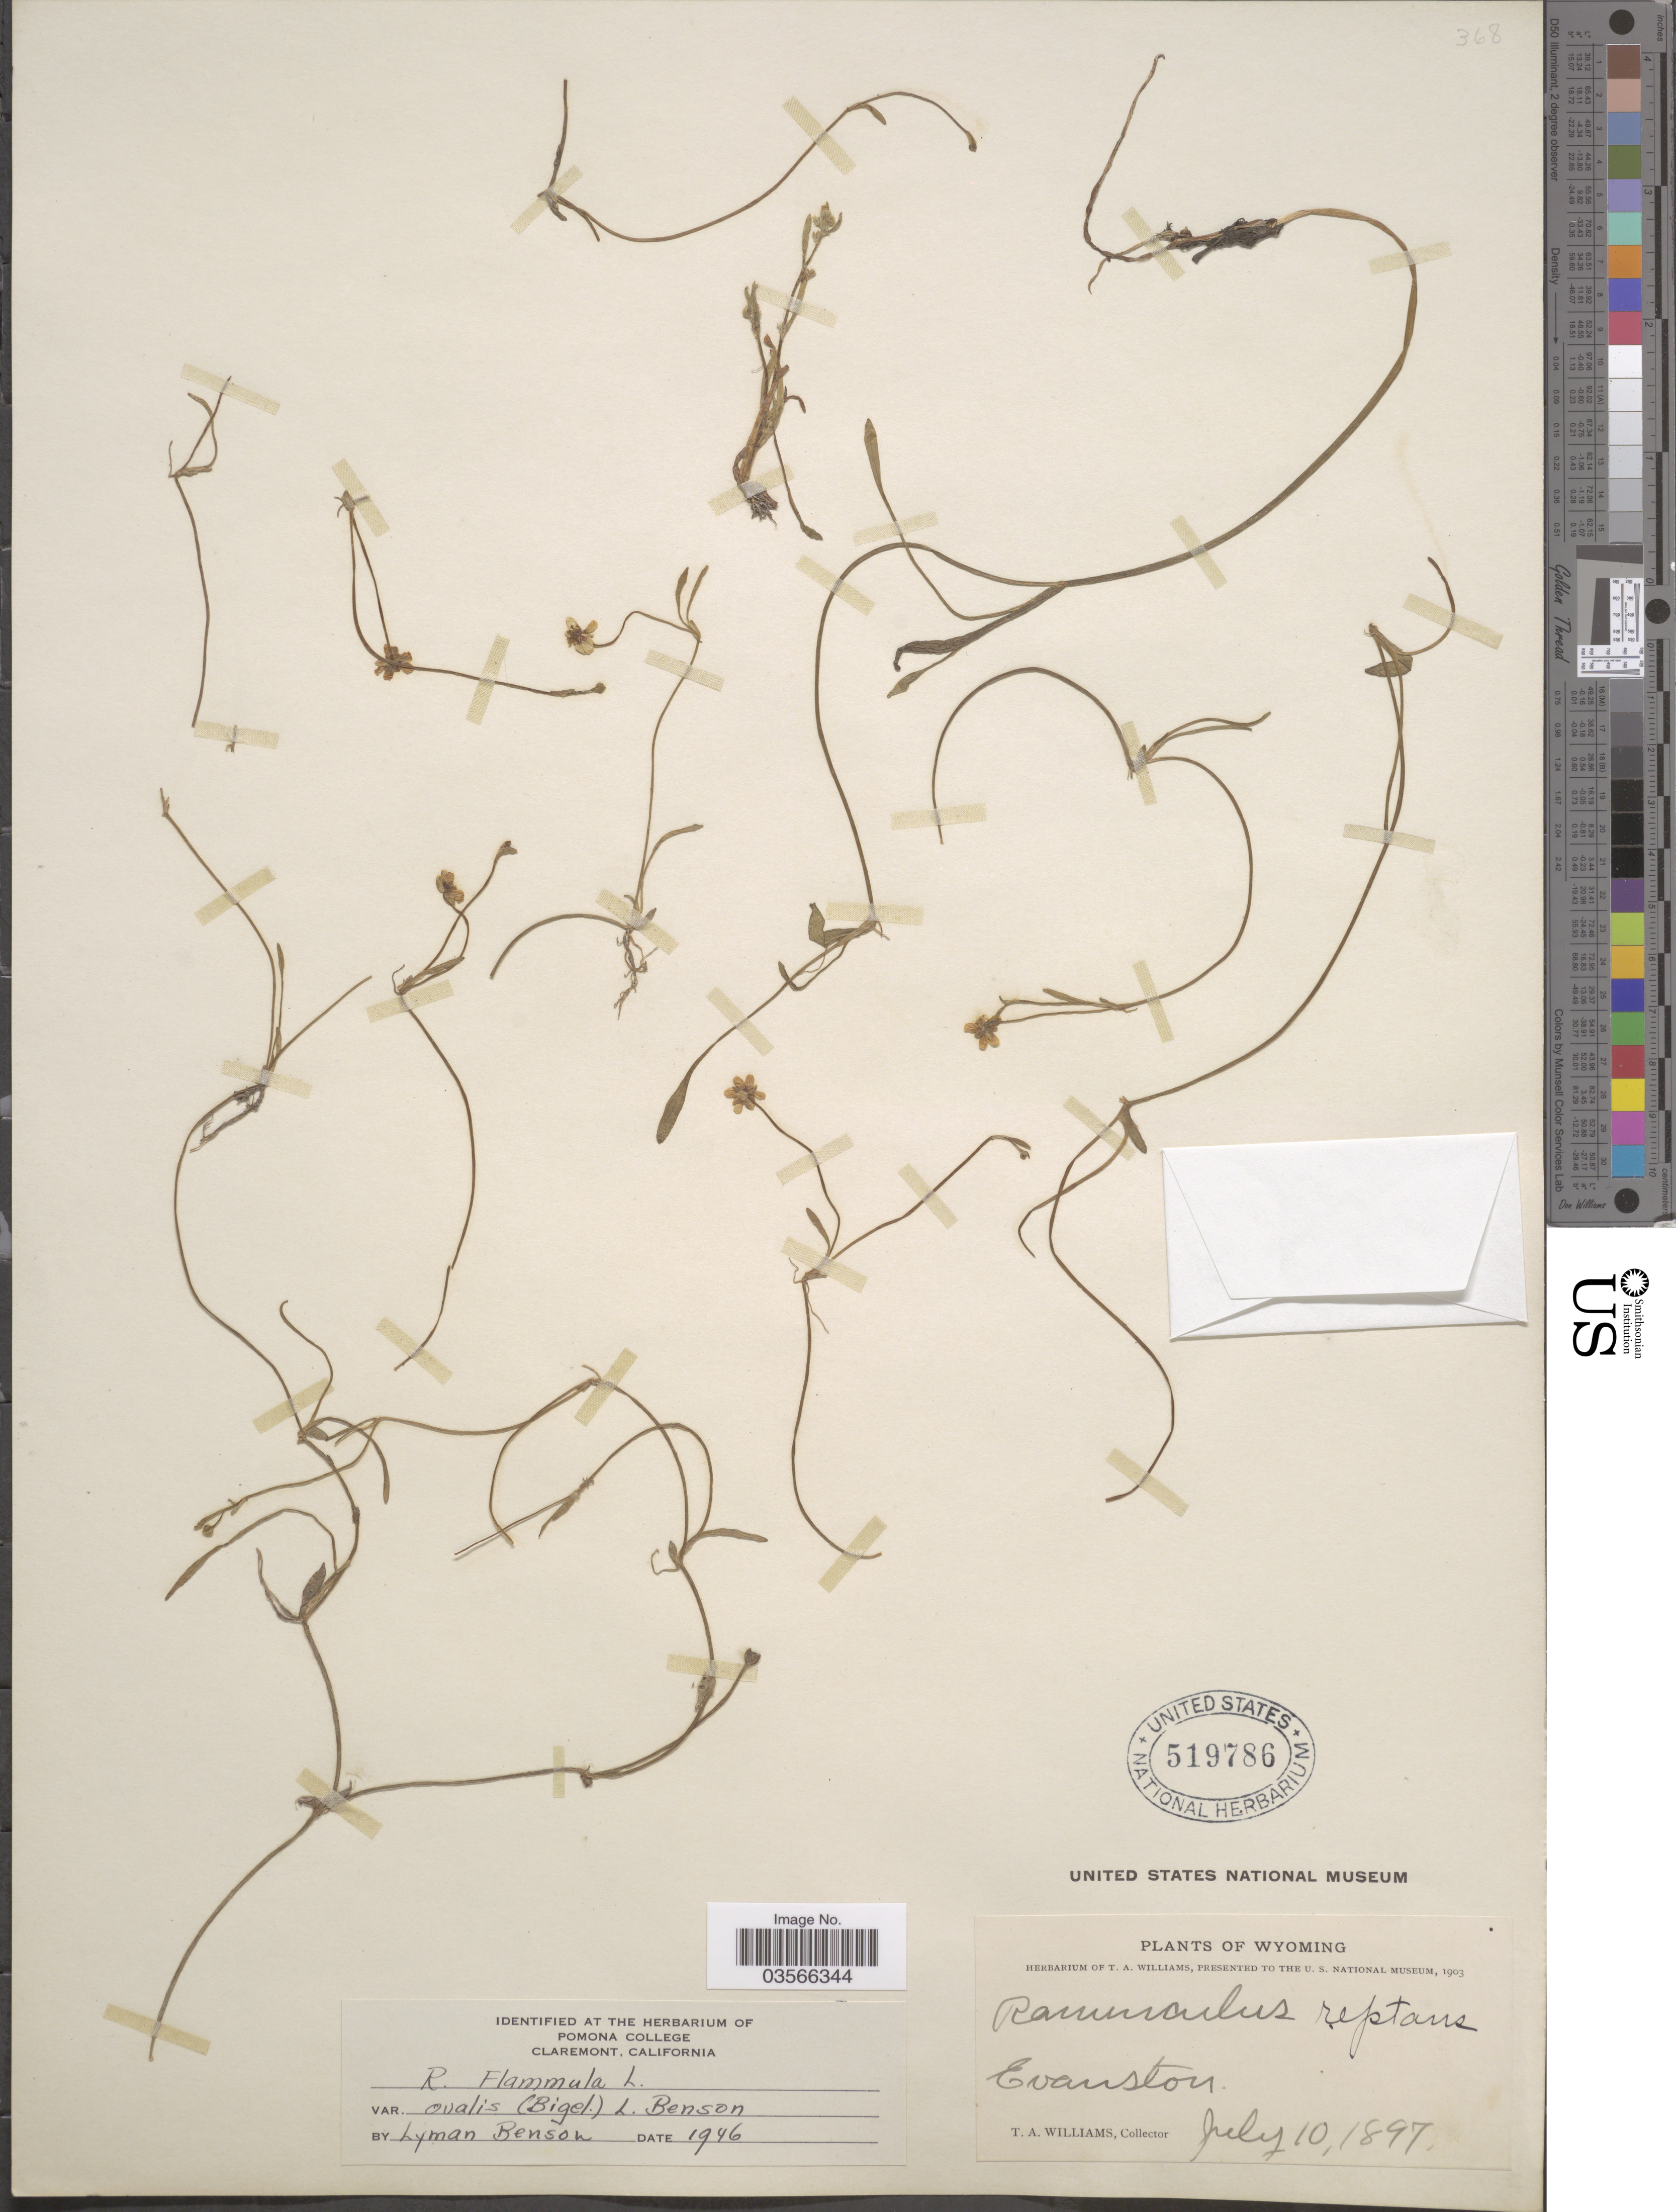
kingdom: Plantae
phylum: Tracheophyta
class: Magnoliopsida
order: Ranunculales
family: Ranunculaceae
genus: Ranunculus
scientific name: Ranunculus flammula var. ovalis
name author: (J.M. Bigelow) L.D. Benson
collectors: T. Williams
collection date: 1897-07-10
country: United States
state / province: Wyoming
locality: Evanston.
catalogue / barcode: US 519786